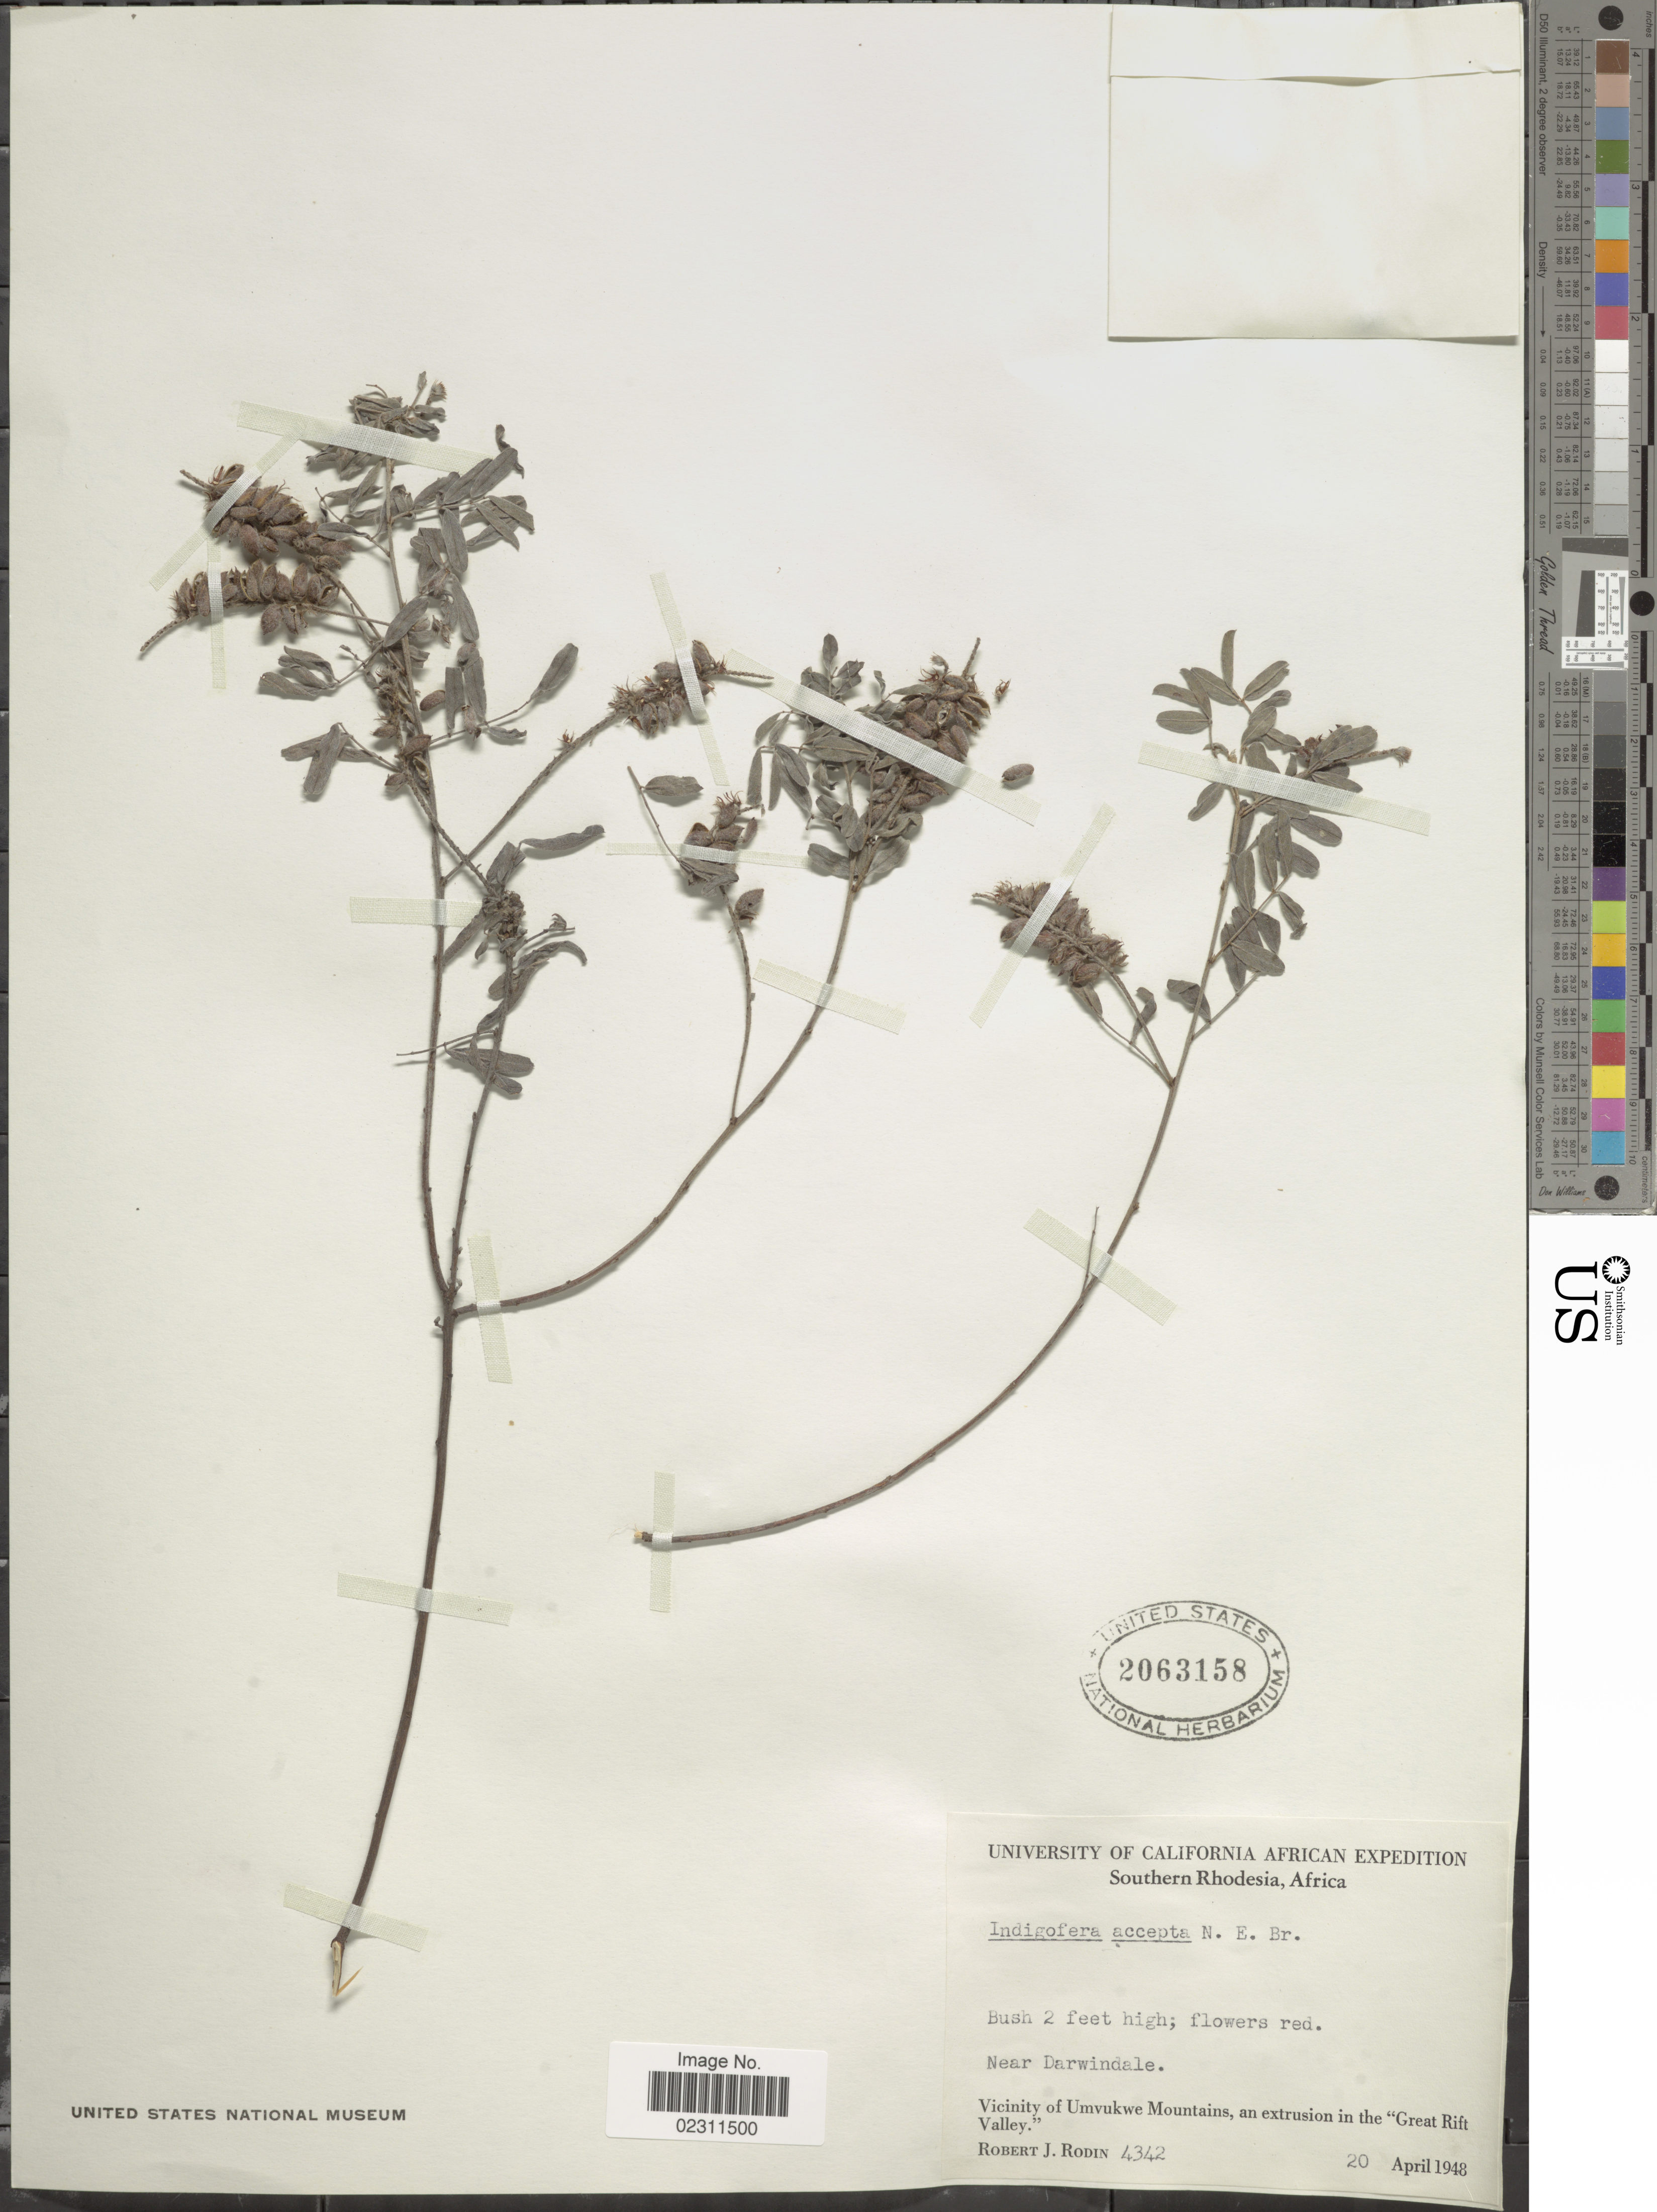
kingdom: Plantae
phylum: Tracheophyta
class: Magnoliopsida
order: Fabales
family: Fabaceae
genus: Indigofera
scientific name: Indigofera accepta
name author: N.E. Br.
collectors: R. J. Rodin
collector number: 4342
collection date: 1948-04-20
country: Zimbabwe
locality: Southern Rhodesia. Vicinity of Umvukwe Mountains, an extrusion in the "Great Rift Valley"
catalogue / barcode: US 2063158